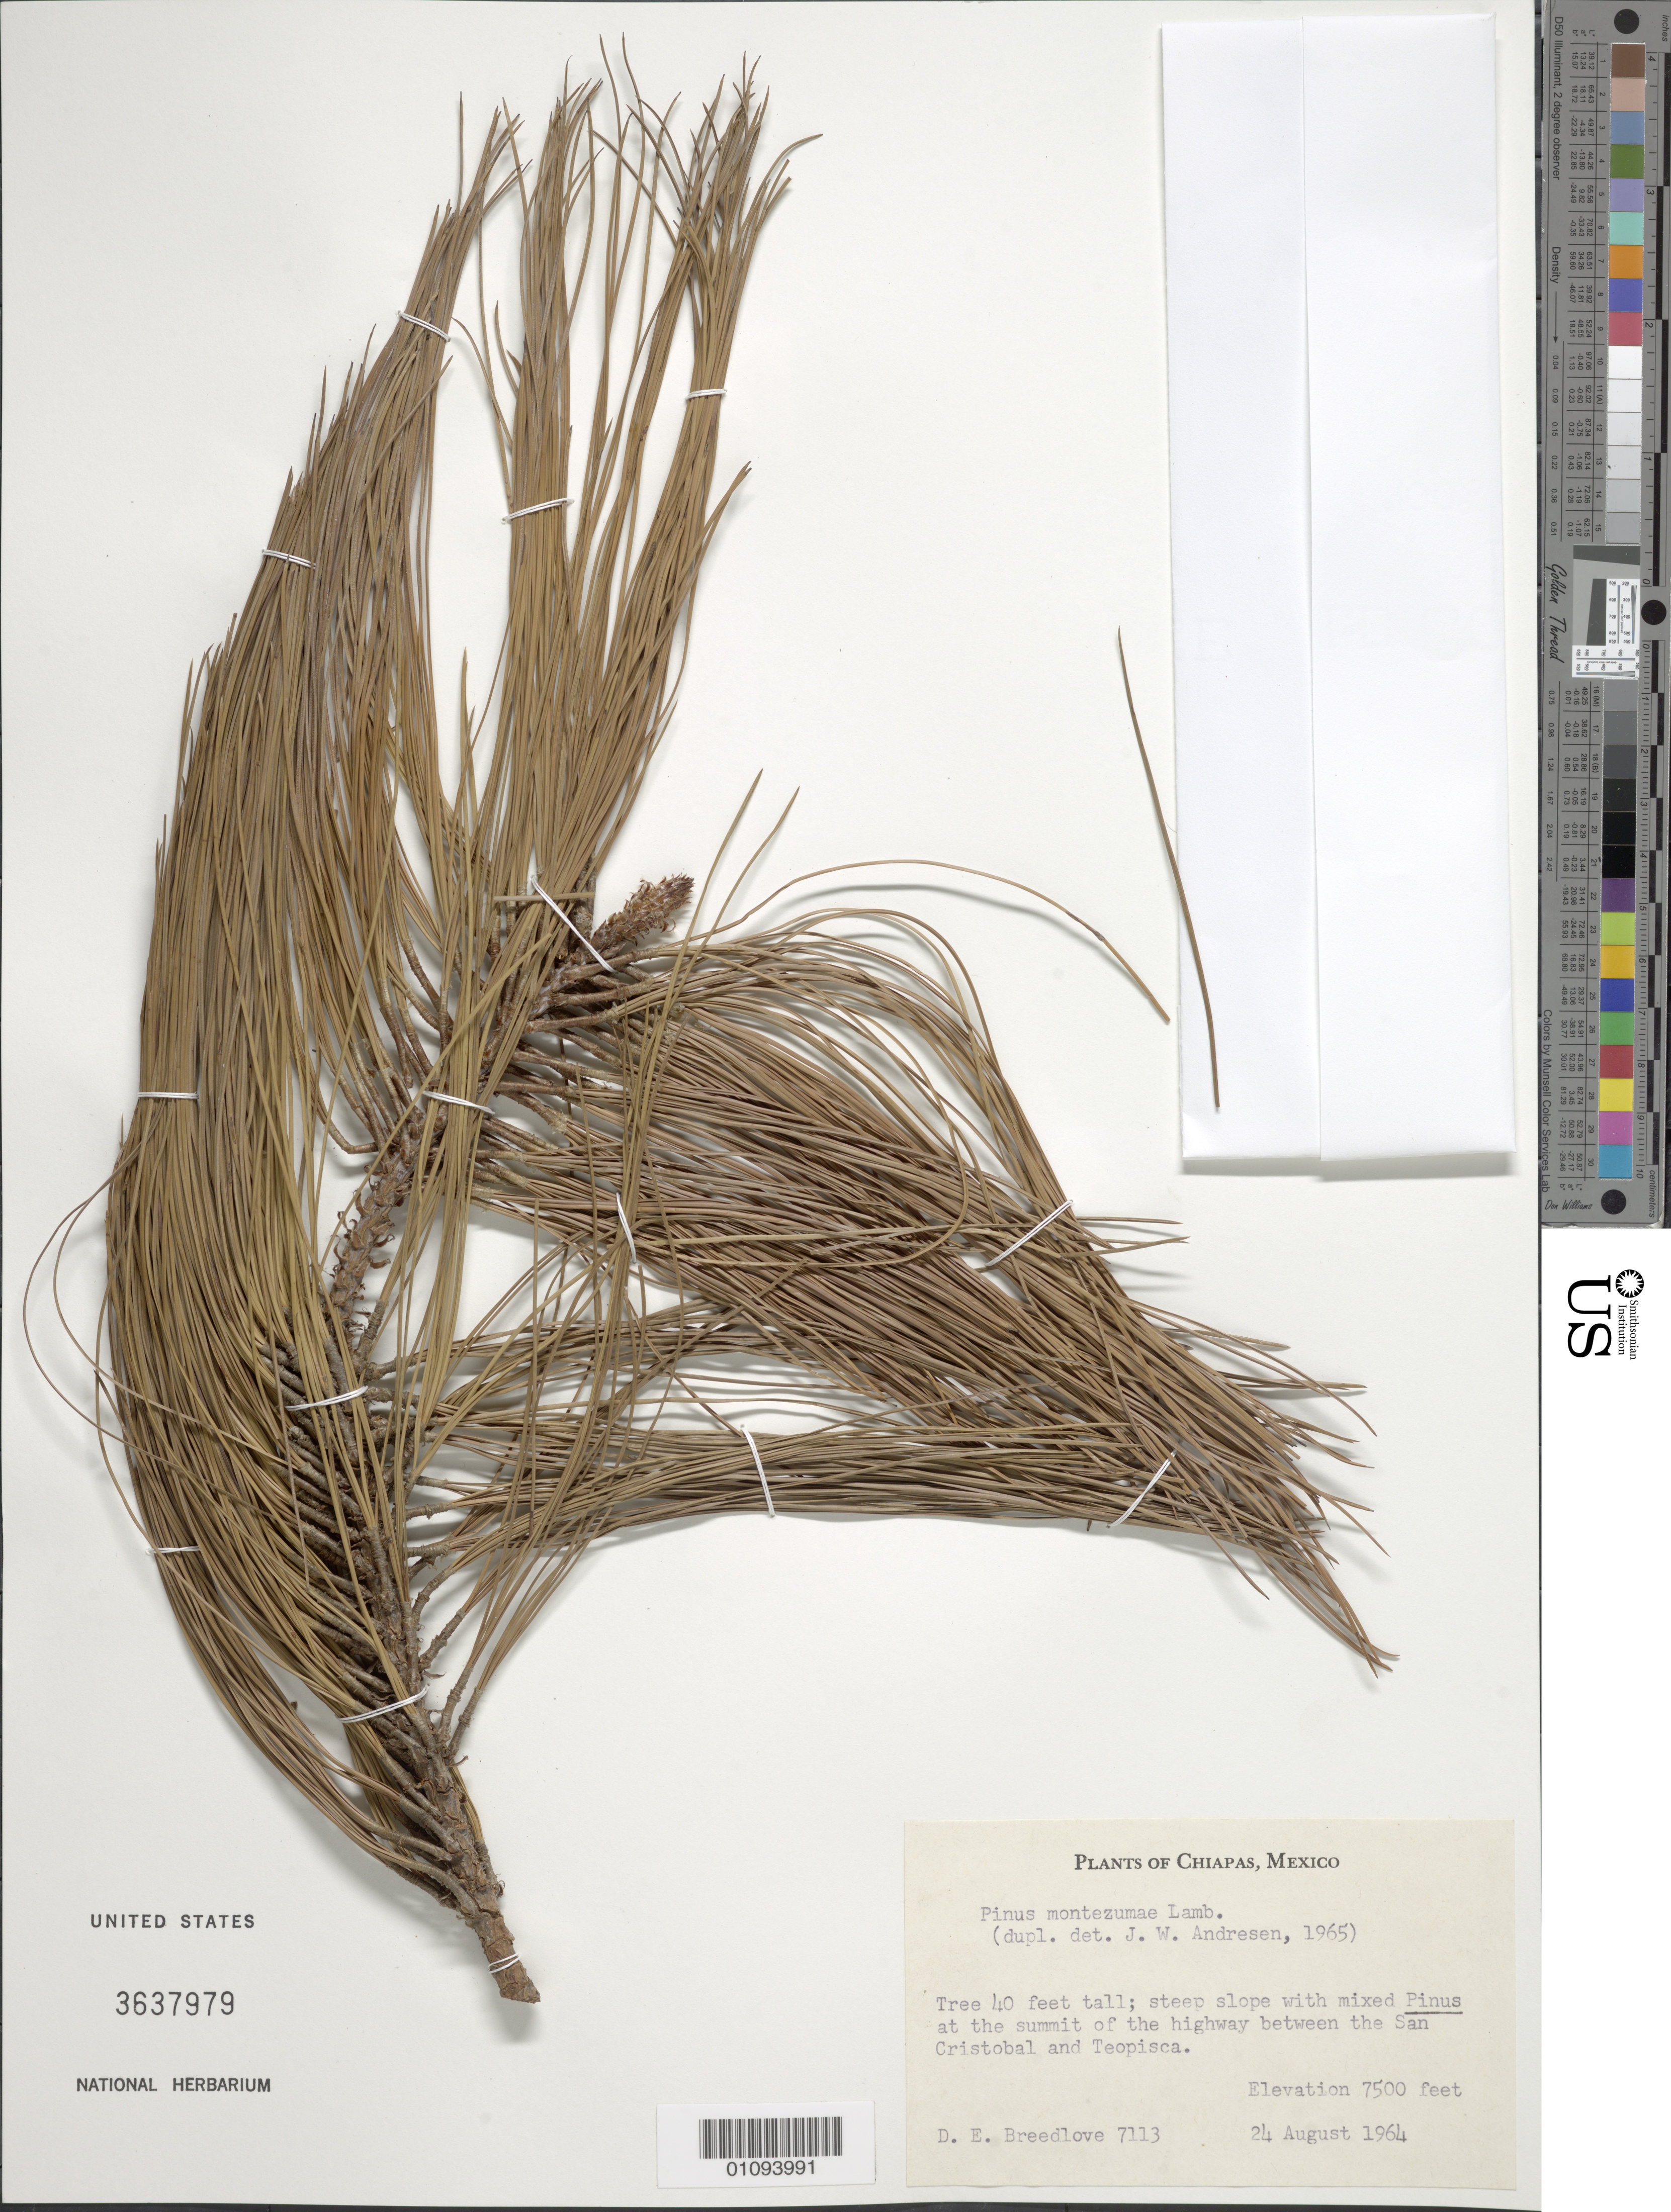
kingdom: Plantae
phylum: Tracheophyta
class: Pinopsida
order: Pinales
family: Pinaceae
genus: Pinus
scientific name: Pinus montezumae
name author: Lamb.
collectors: D. E. Breedlove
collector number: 7113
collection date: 1964-08-24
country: Mexico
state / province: Chiapas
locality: Steep slope at the summit of the highway between the San Cristobal and Teopisca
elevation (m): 2286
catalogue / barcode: US 3637979